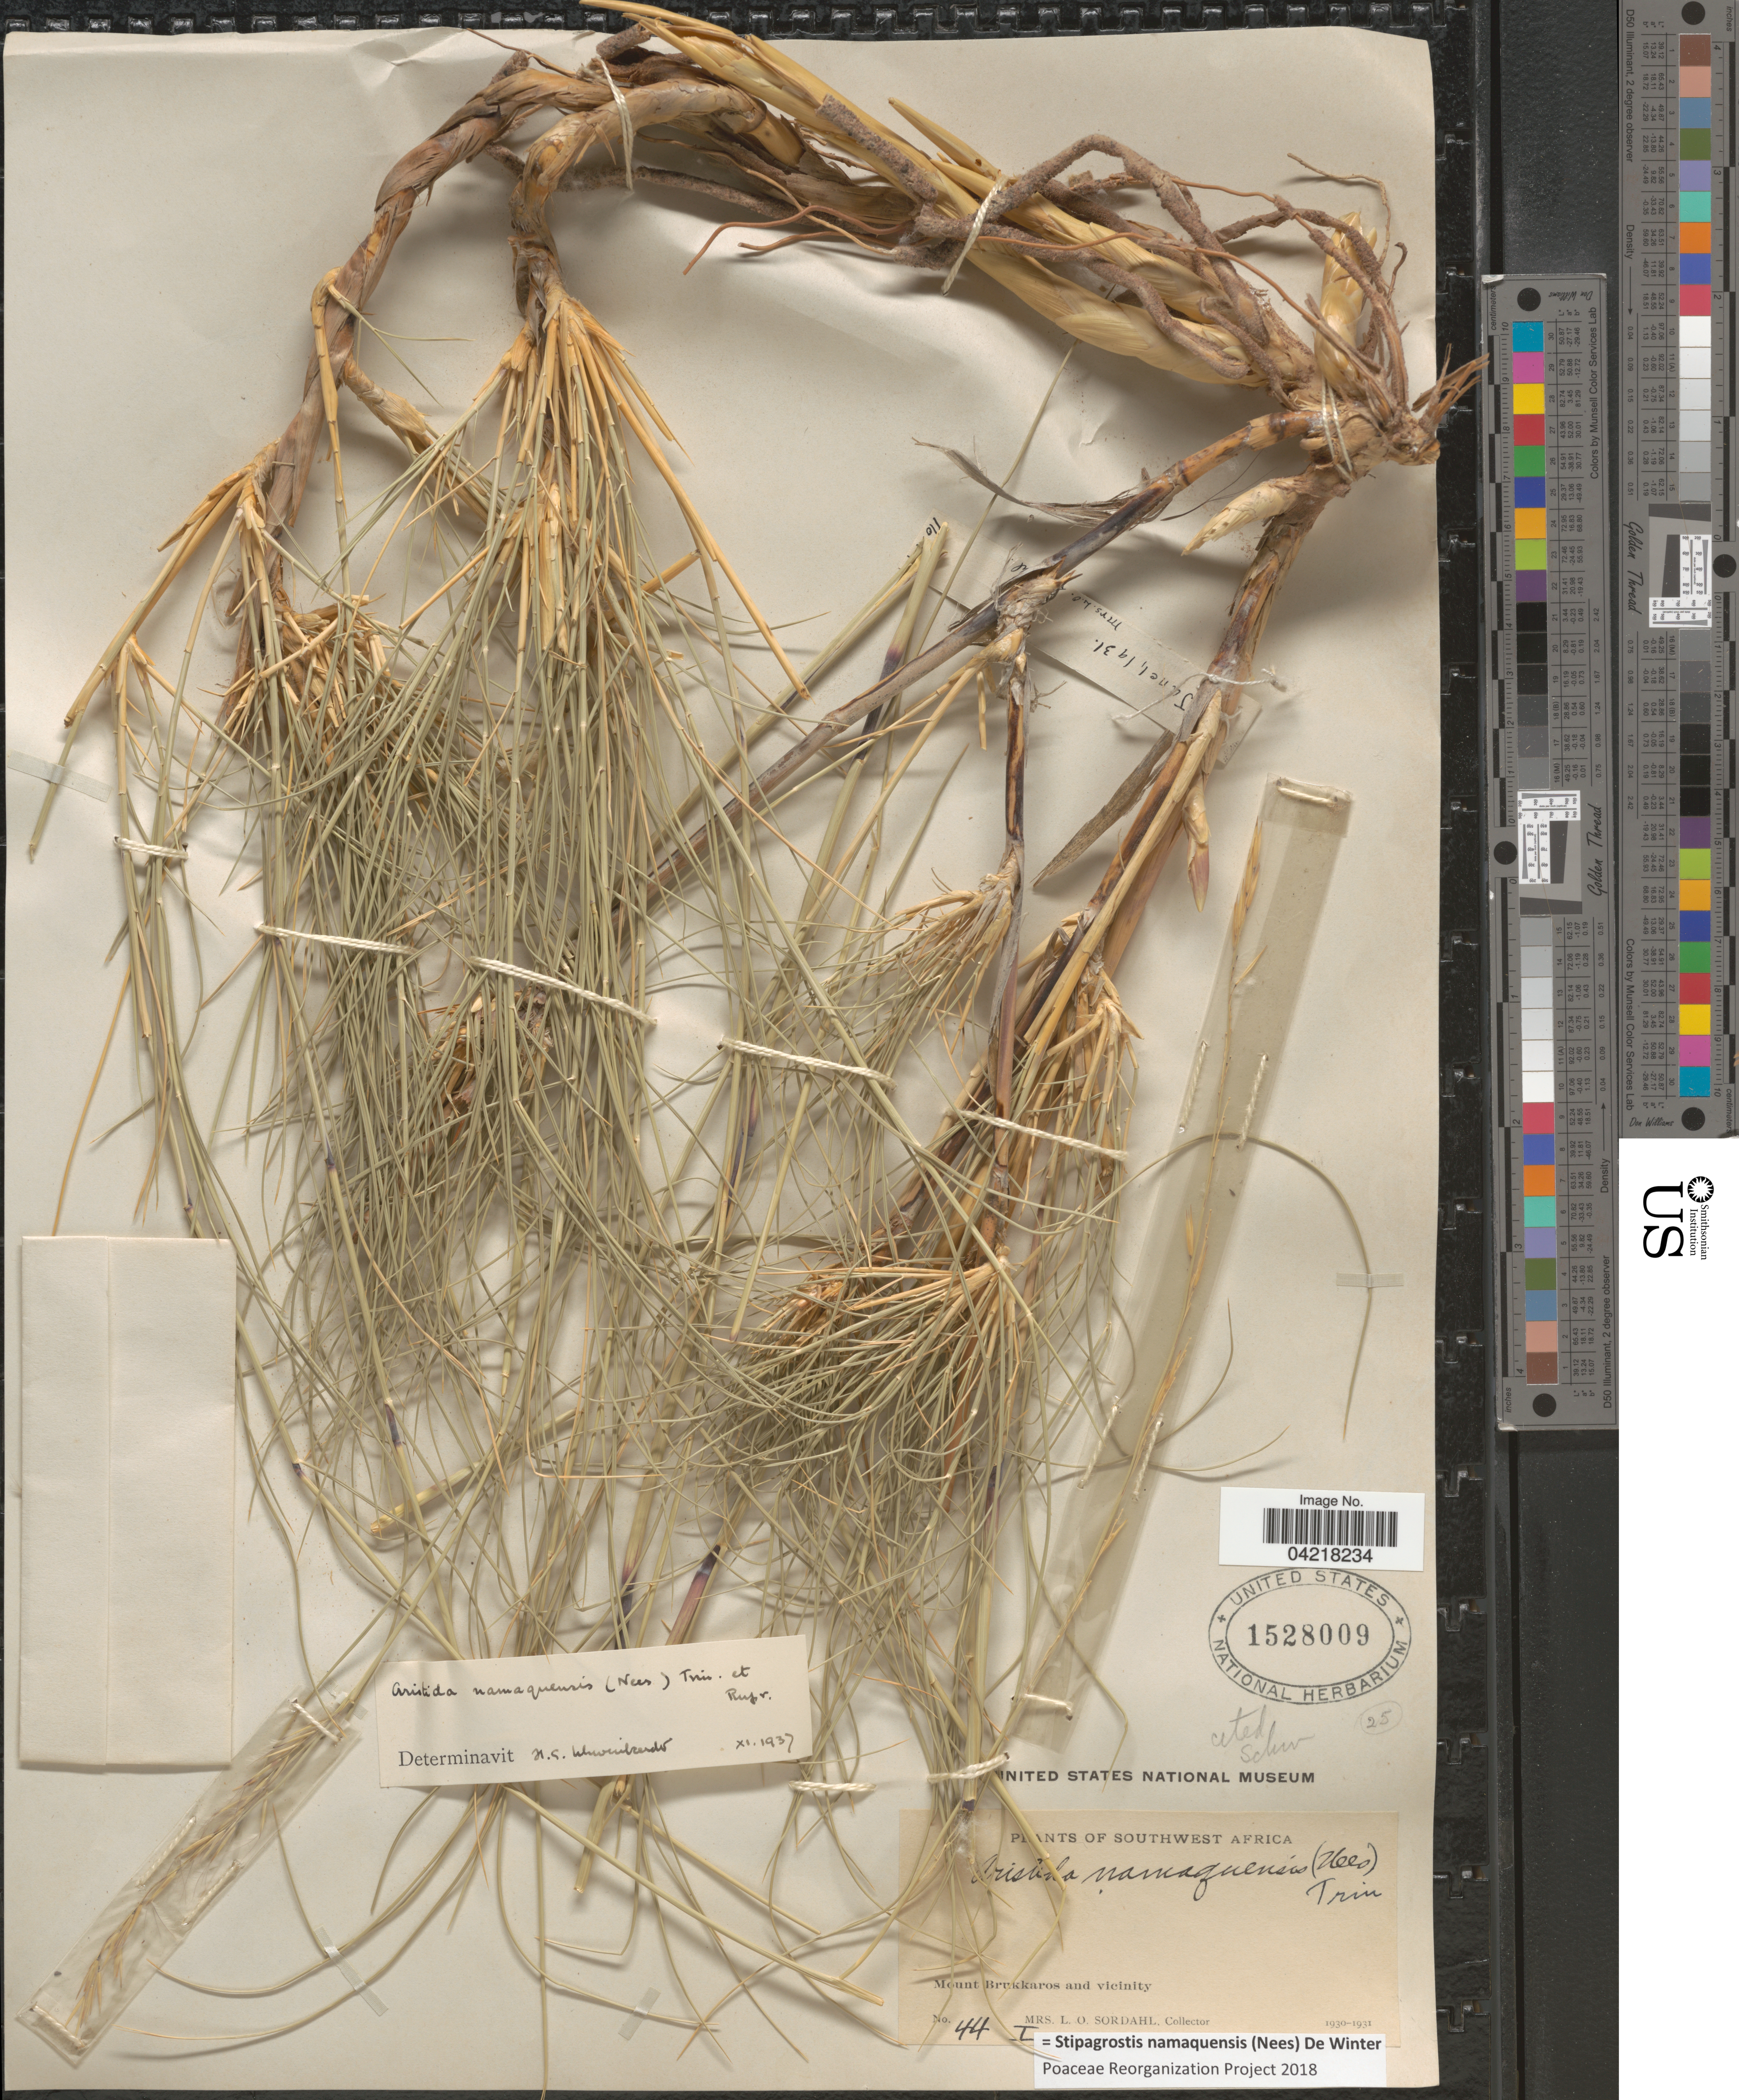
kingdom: Plantae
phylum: Tracheophyta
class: Liliopsida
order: Poales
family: Poaceae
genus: Stipagrostis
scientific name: Stipagrostis namaquensis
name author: (Nees) De Winter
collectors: L. Sordahl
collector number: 44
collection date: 1930/1931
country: Namibia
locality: Southwest Africa. Mount Brukkaros and vicinity.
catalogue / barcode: US 1528009